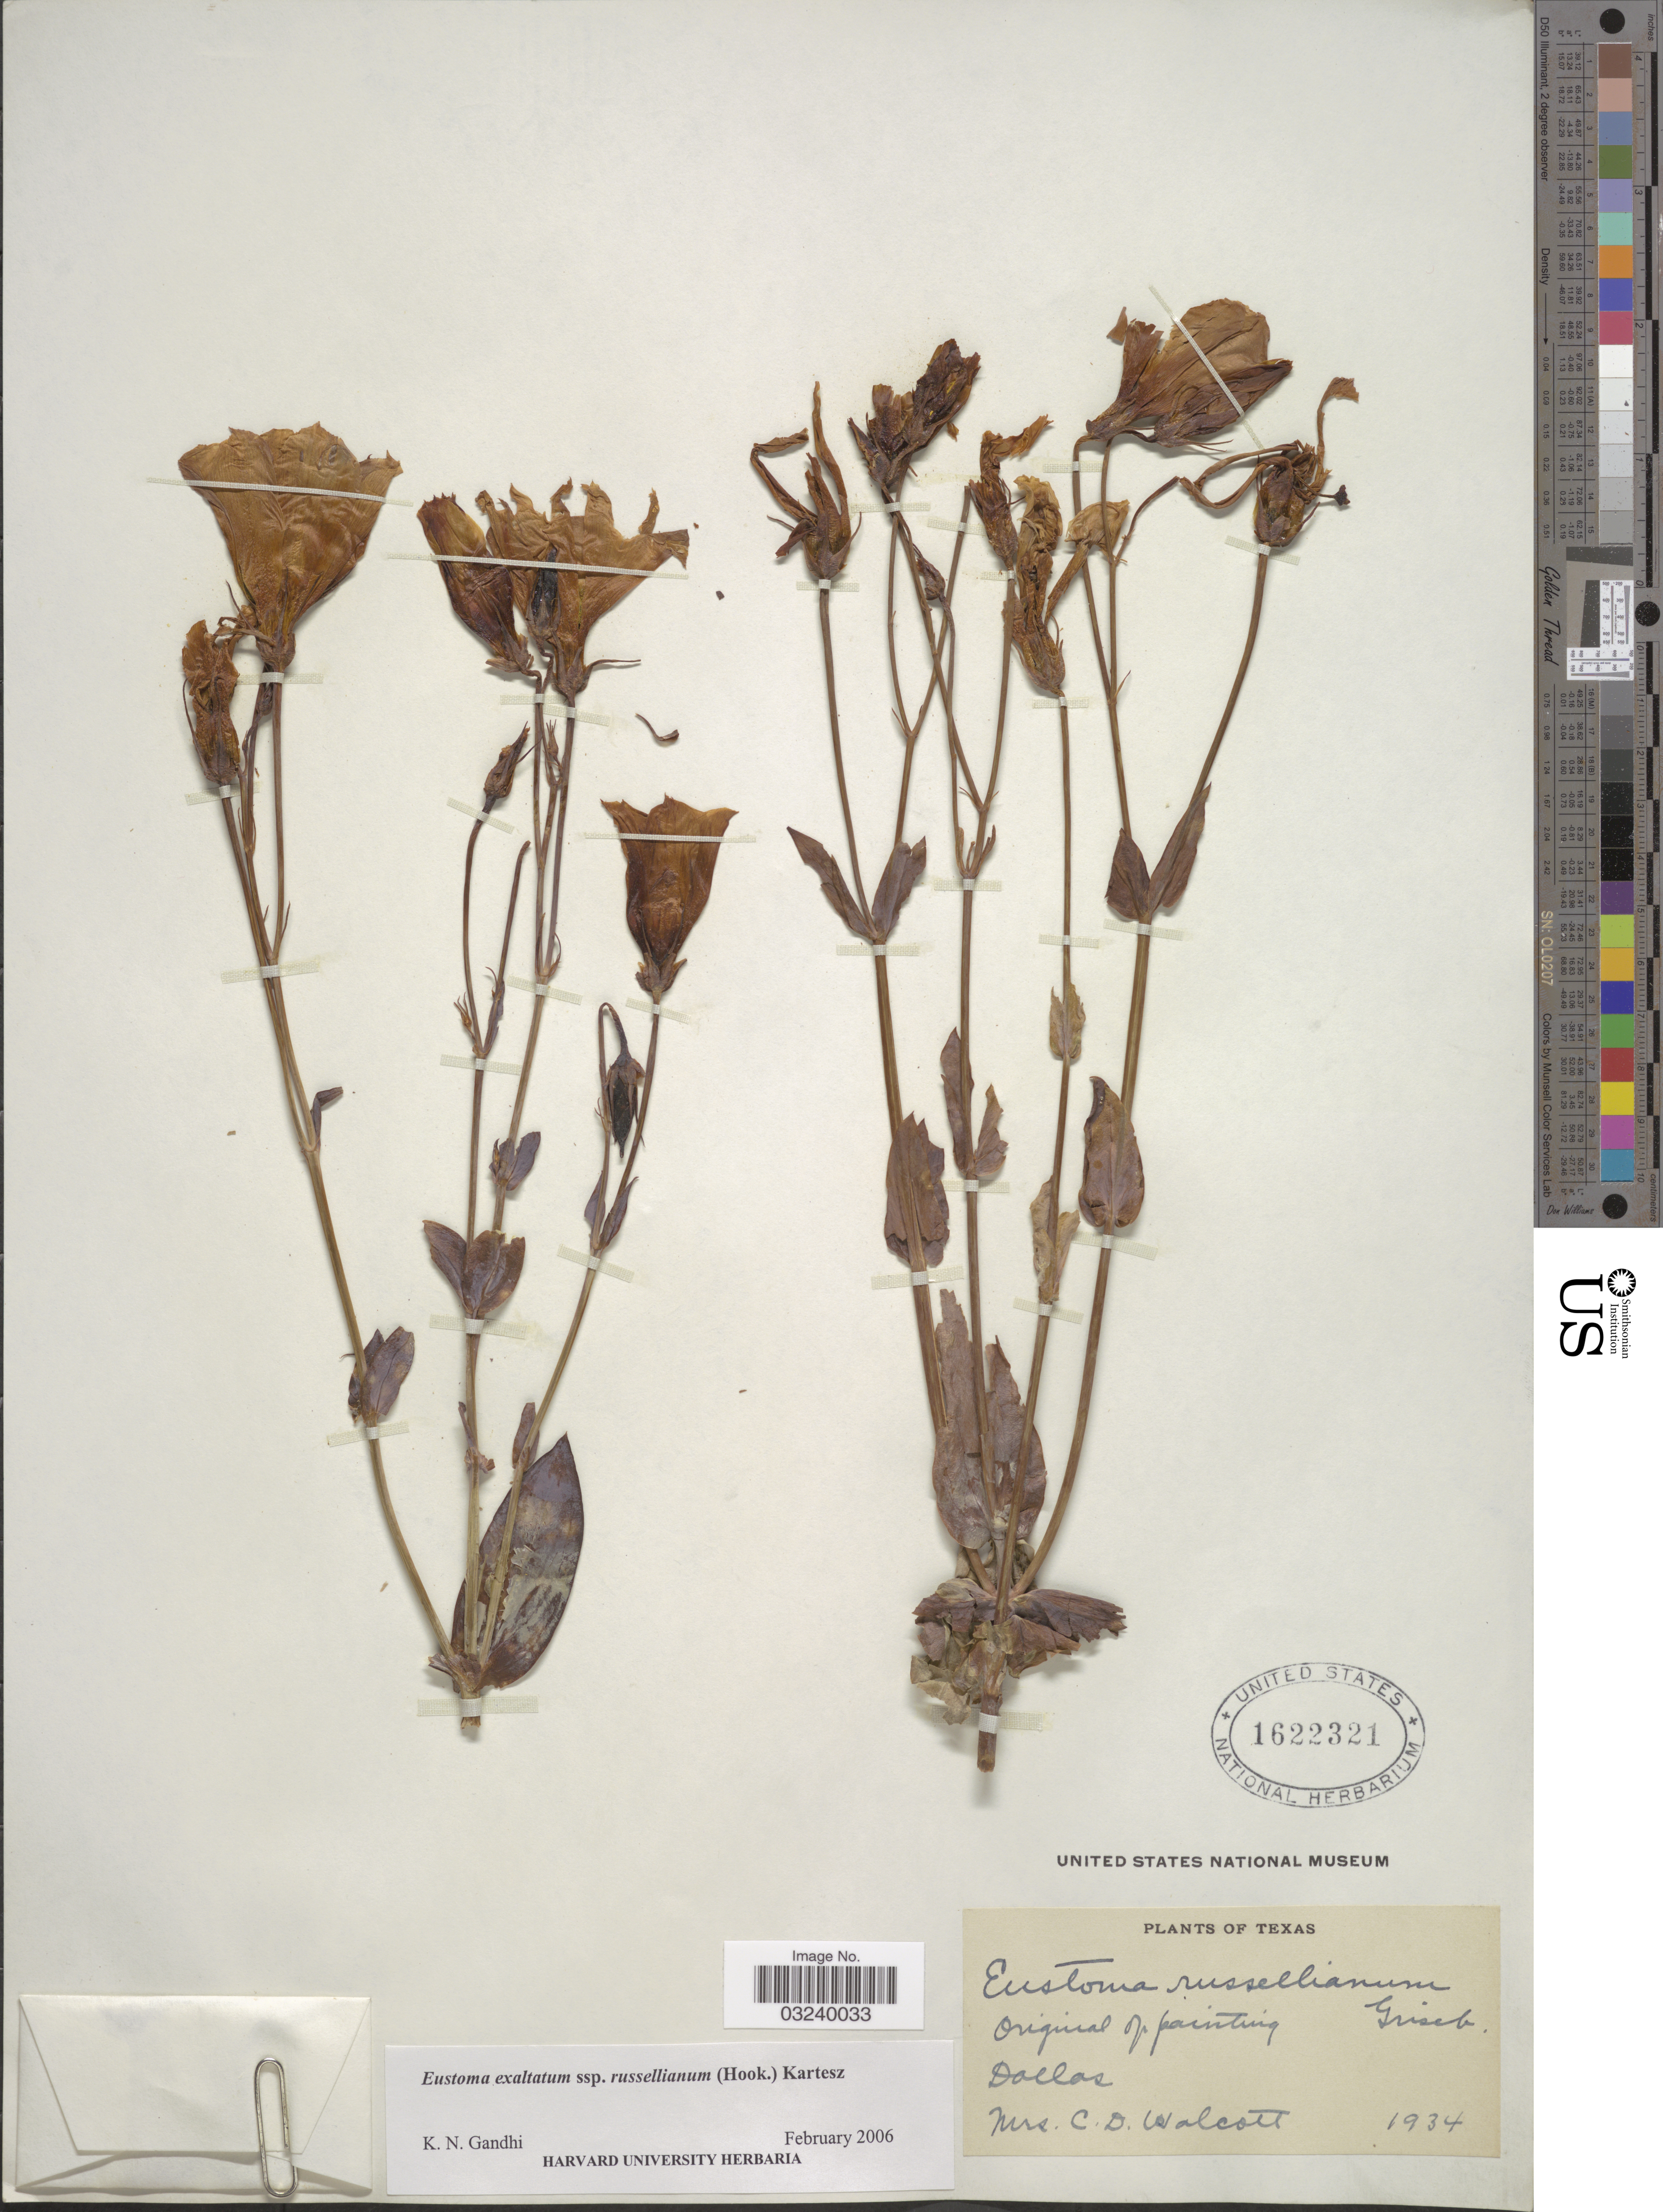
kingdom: Plantae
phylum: Tracheophyta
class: Magnoliopsida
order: Gentianales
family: Gentianaceae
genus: Eustoma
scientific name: Eustoma grandiflorum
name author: (Raf.) Shinners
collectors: C. Wolcott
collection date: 1934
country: United States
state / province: Texas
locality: Dallas.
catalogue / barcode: US 1622321